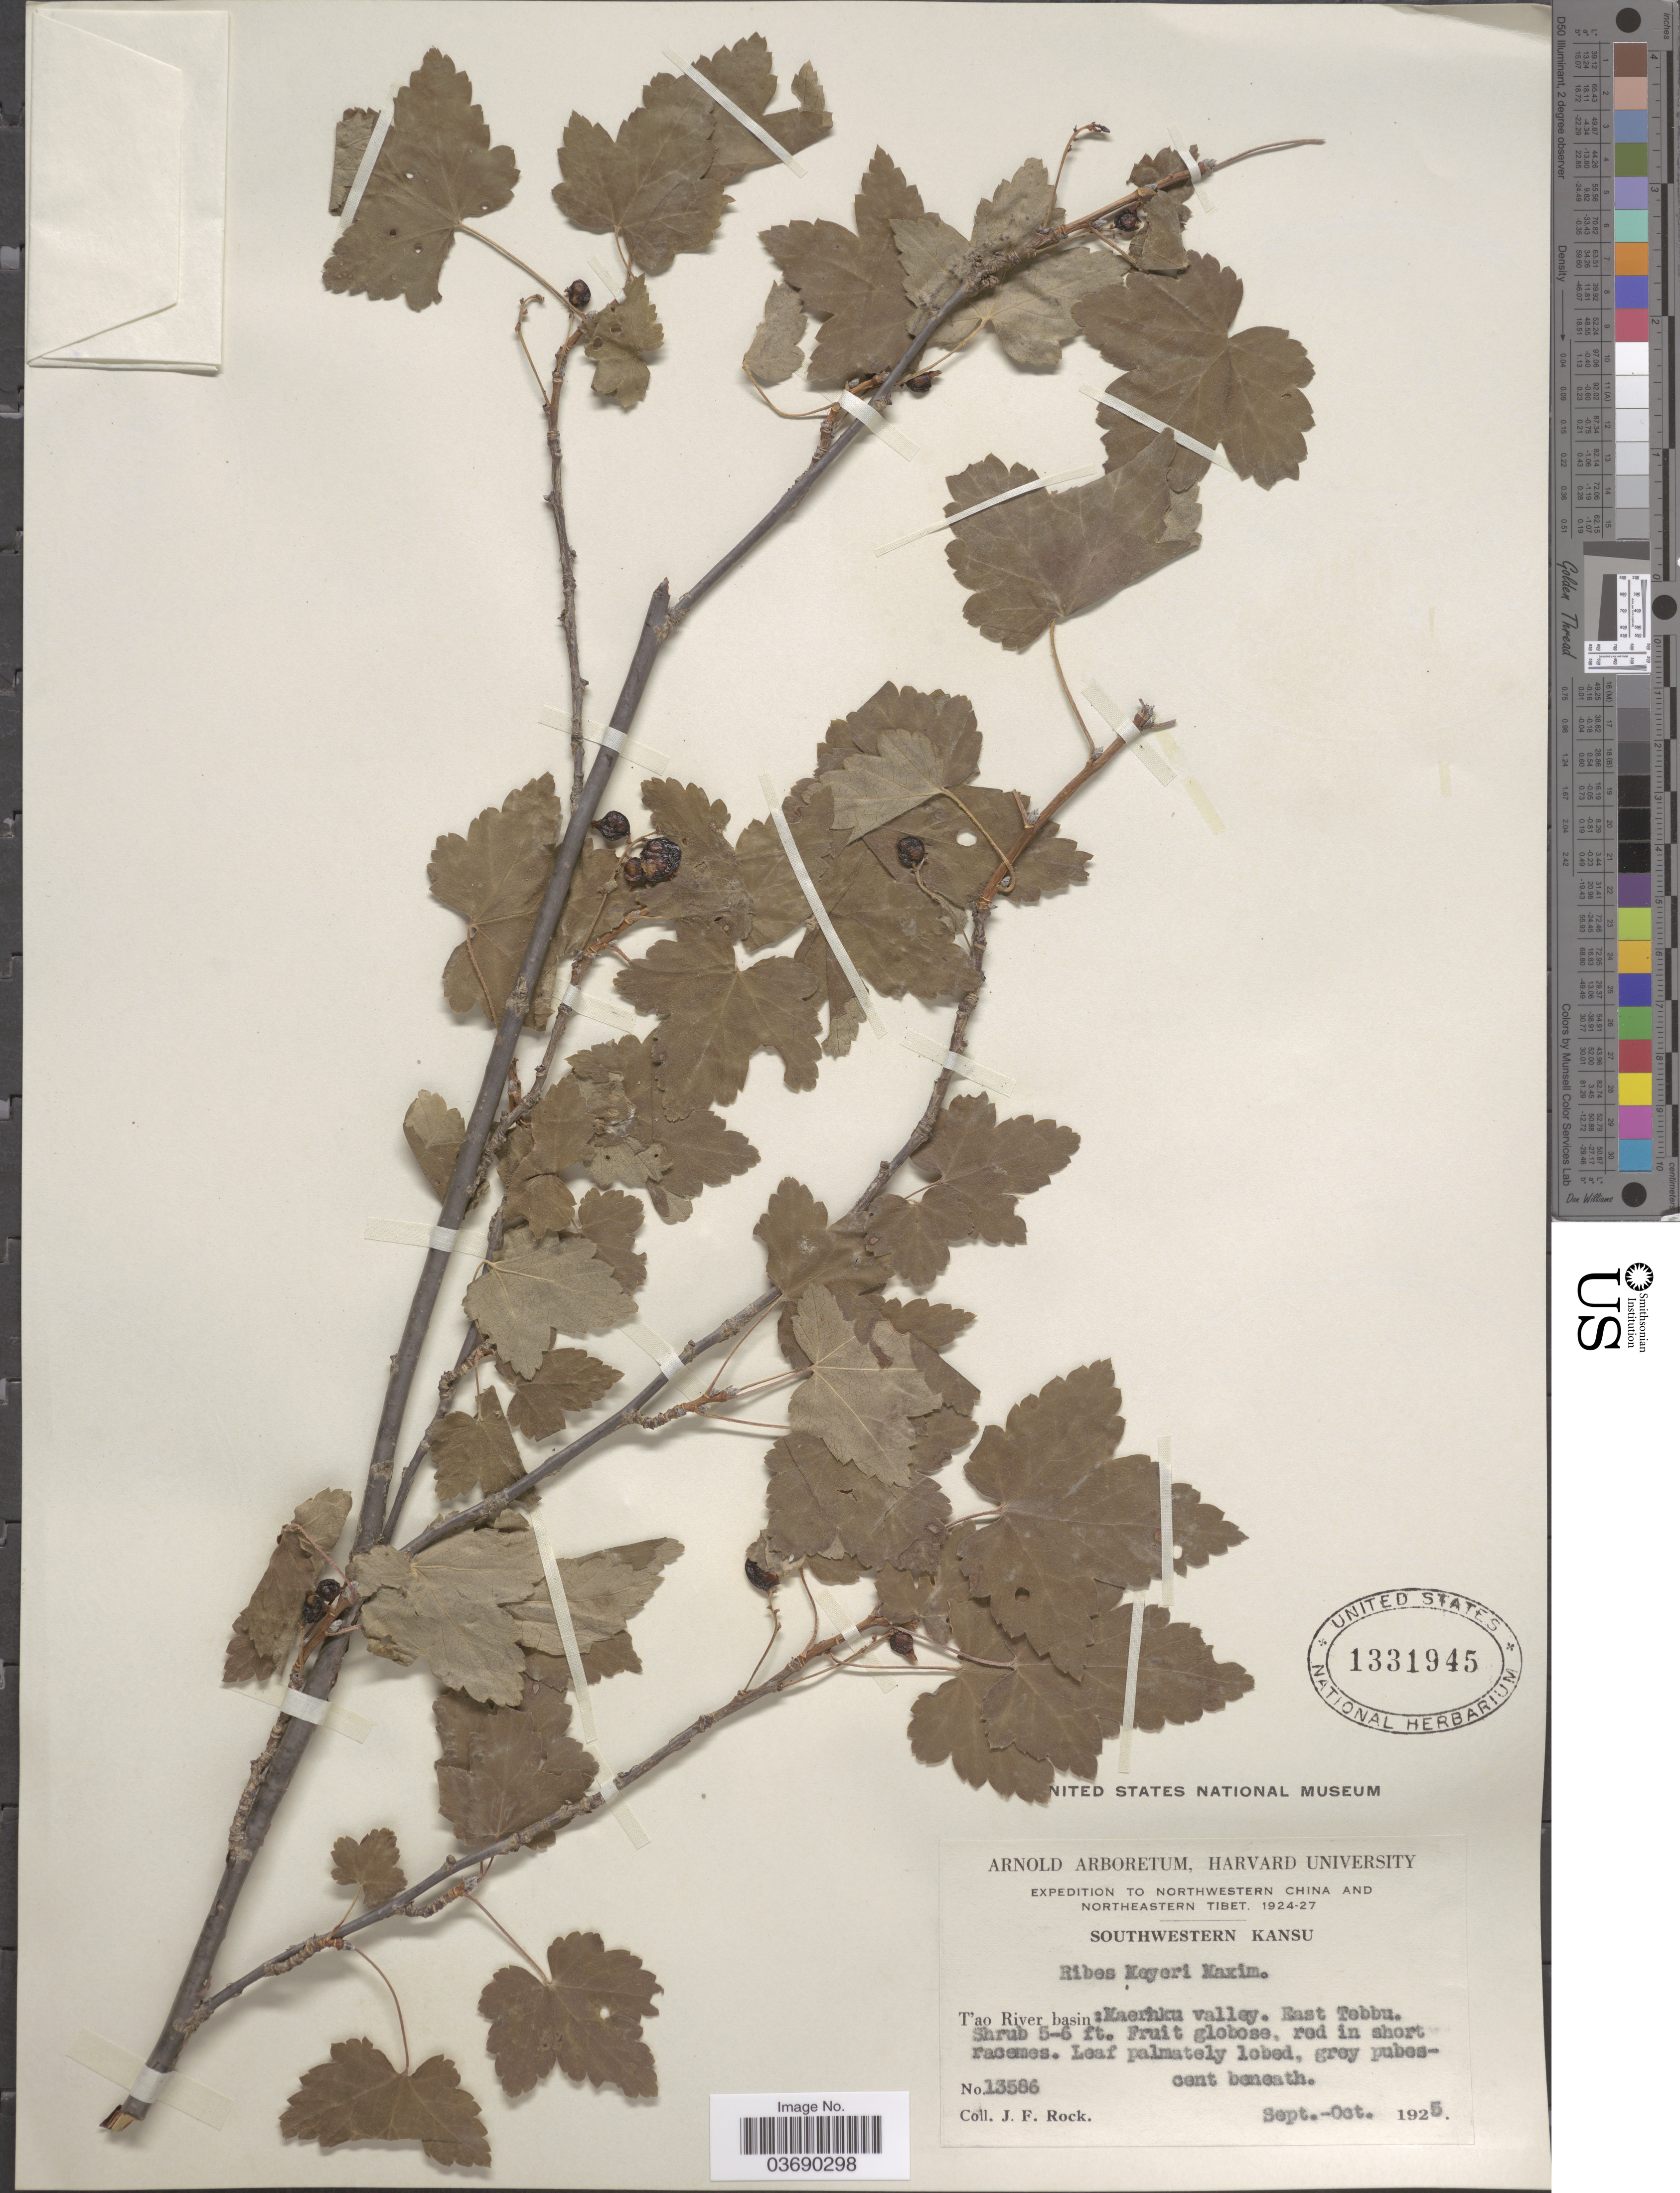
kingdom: Plantae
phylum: Tracheophyta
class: Magnoliopsida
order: Saxifragales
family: Grossulariaceae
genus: Ribes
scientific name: Ribes meyeri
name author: Maxim.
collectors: J. Rock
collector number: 13586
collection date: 1925-09/1925-10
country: China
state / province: Gansu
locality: Northwestern China and Northeastern Tibet. Southwestern Kansu. T'ao river basin: Maerhku* valley. East Tebbu.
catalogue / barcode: US 1331945